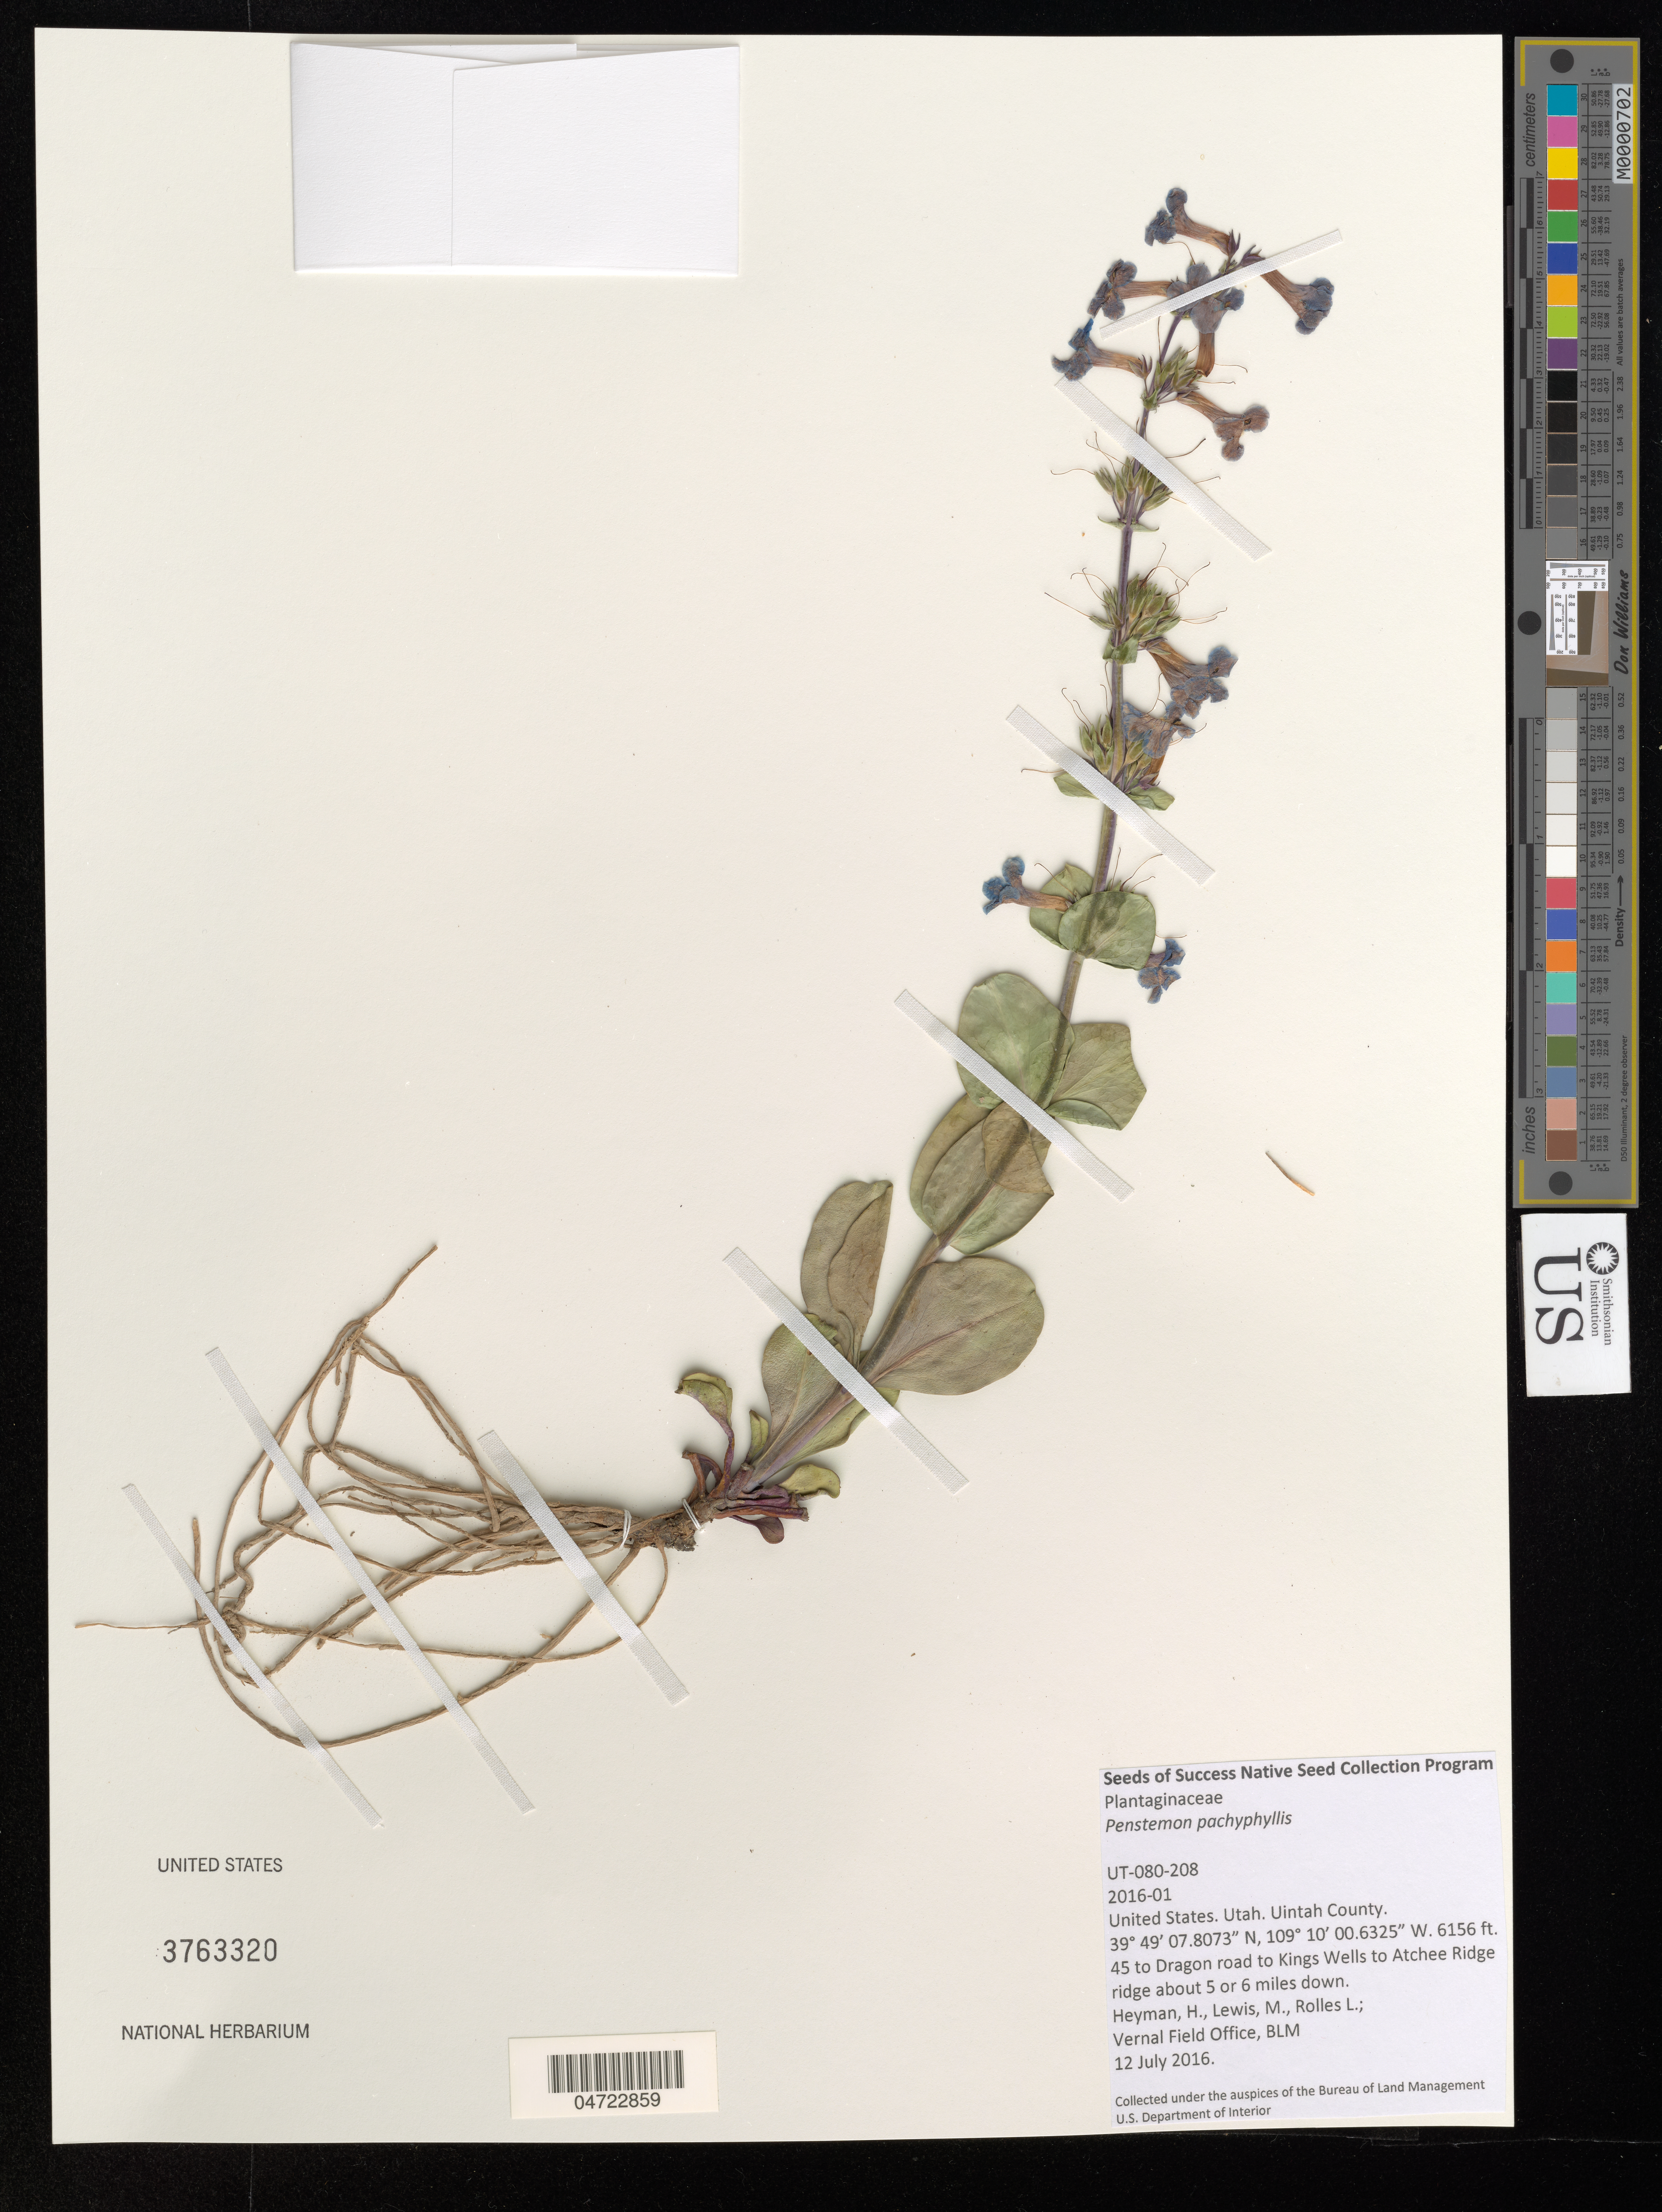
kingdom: Plantae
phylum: Tracheophyta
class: Magnoliopsida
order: Lamiales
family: Plantaginaceae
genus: Penstemon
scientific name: Penstemon pachyphyllus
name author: A. Gray ex Rydb.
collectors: H. Heyman, M. Lewis & L. Rolles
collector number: UT-080-208/2016-01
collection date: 2016-07-12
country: United States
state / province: Utah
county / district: Uintah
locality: Uintah County. 45 to Dragon road to Kings Wells to Atchee Ridge ridge about 5 or 6 miles down.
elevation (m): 1876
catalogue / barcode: US 3763320